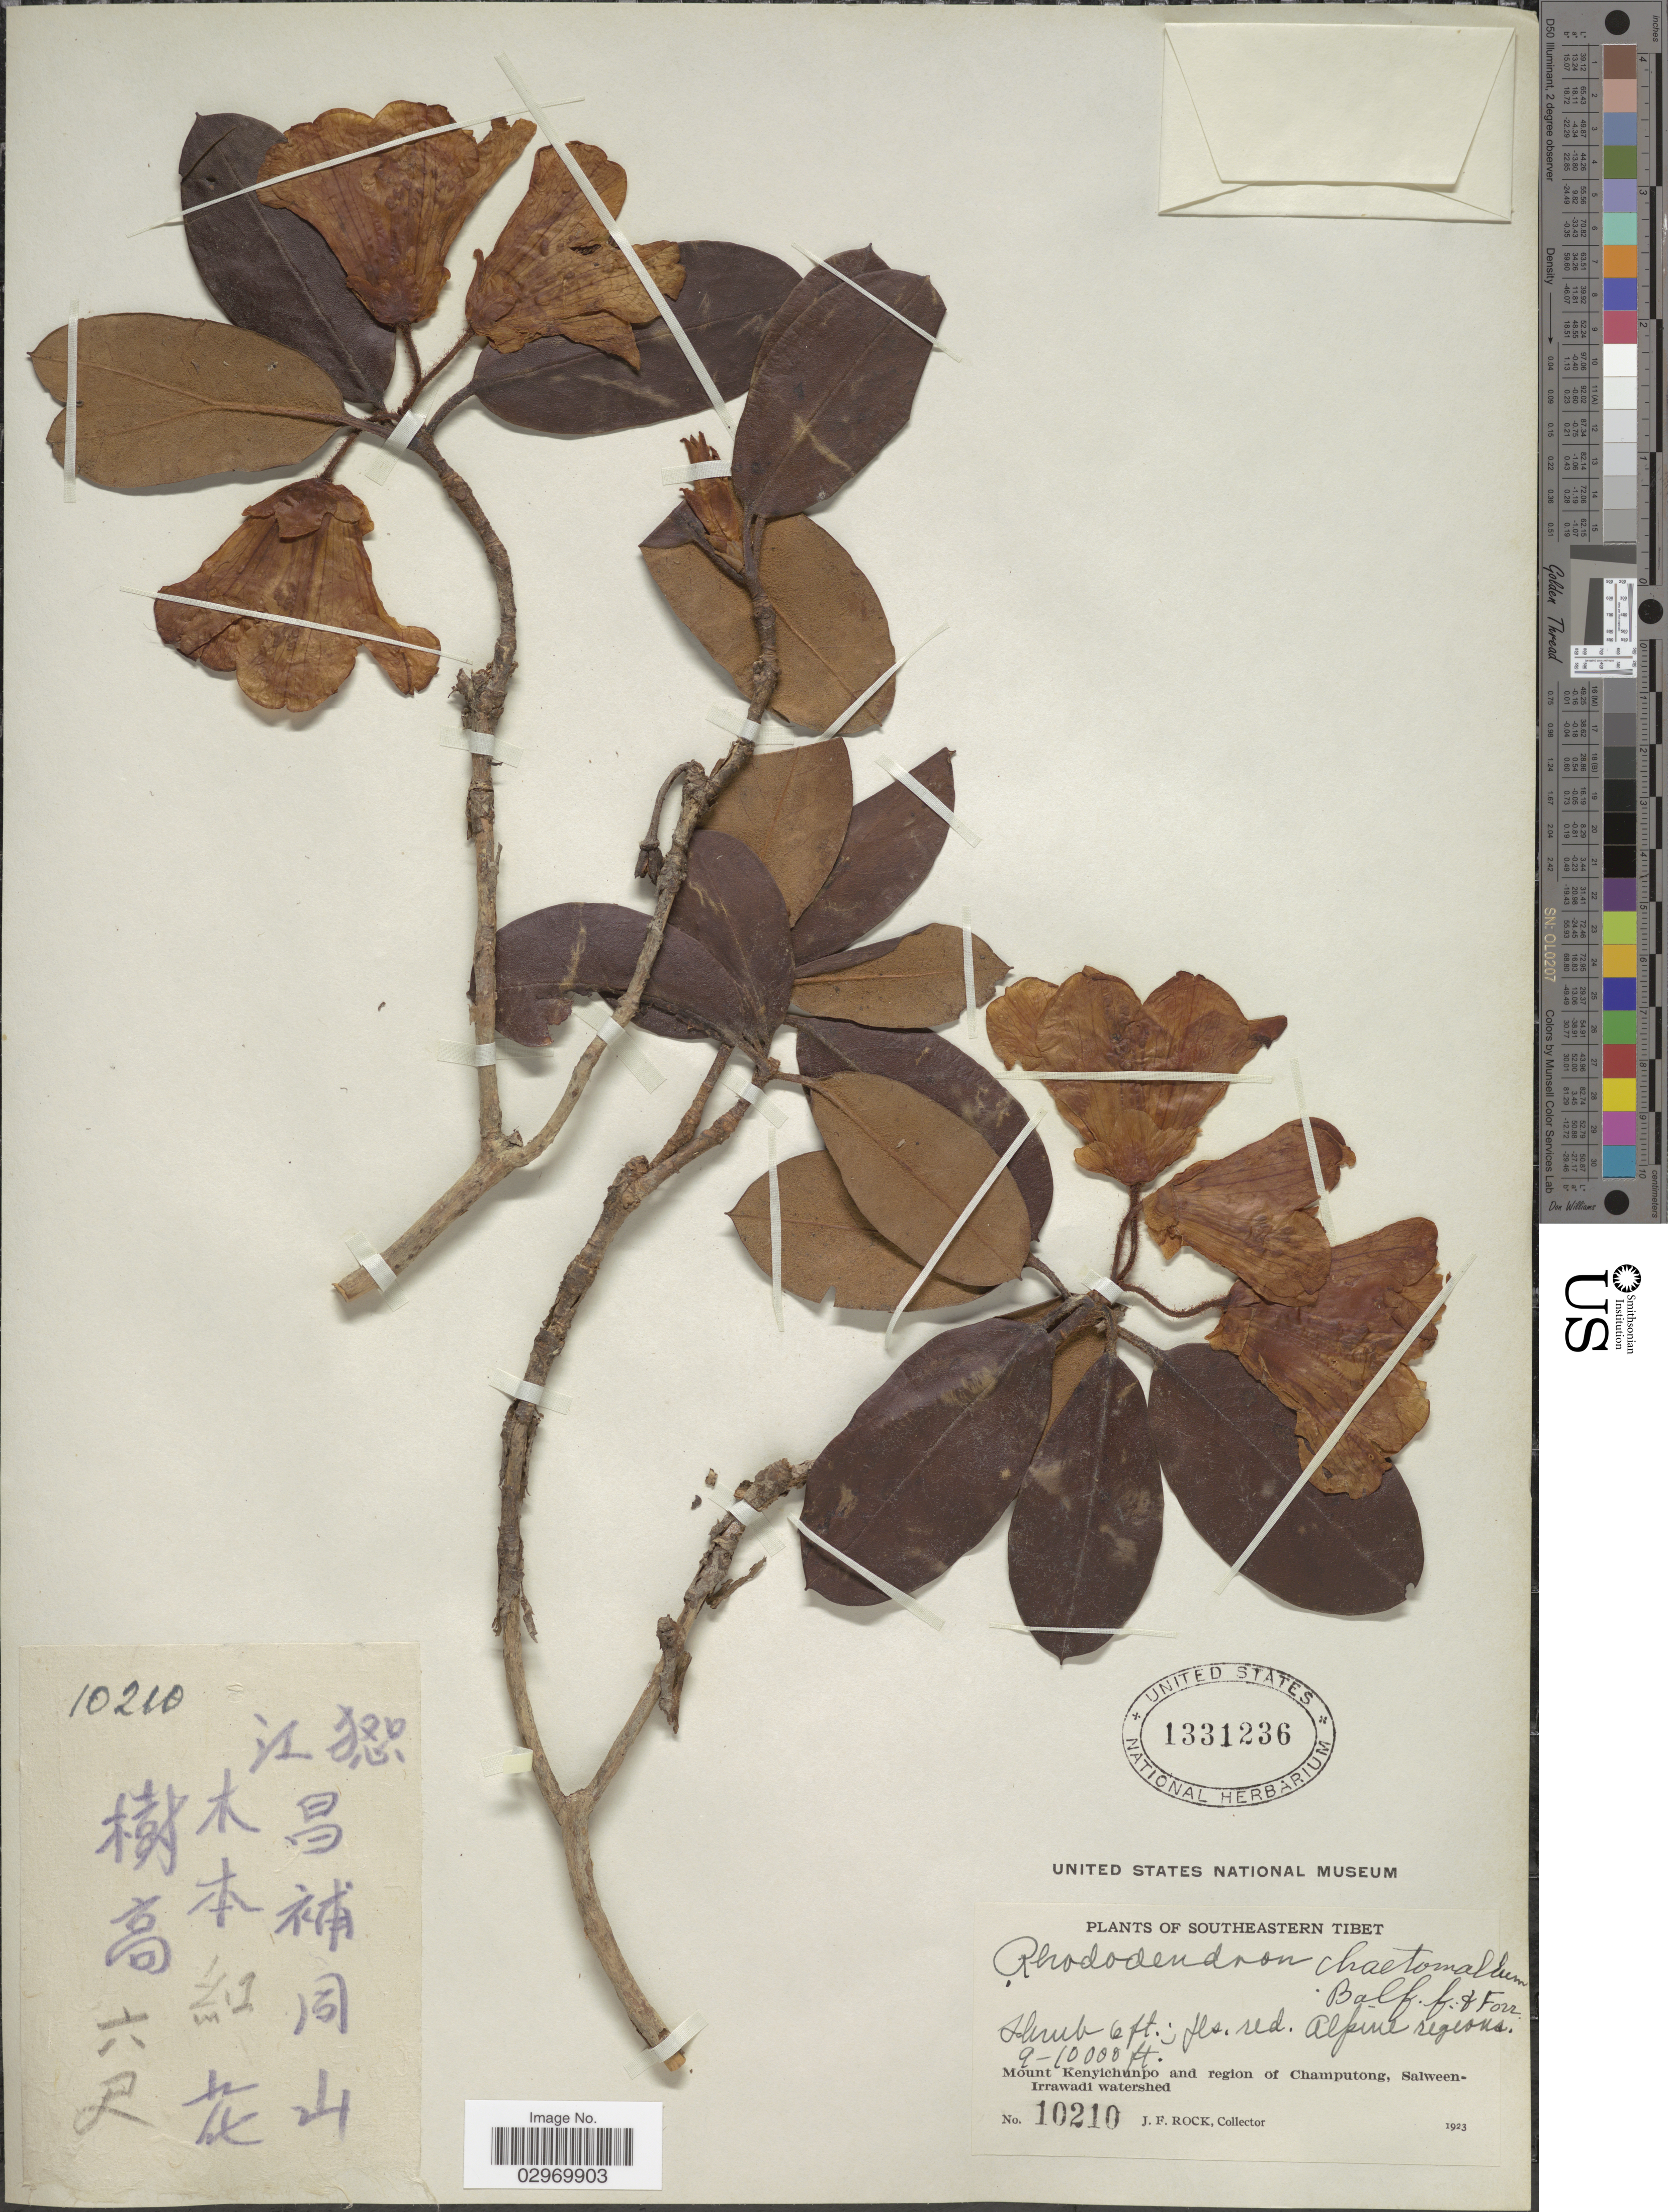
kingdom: Plantae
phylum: Tracheophyta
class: Magnoliopsida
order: Ericales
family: Ericaceae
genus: Rhododendron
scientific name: Rhododendron chaetomallum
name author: Balf. f. & Forrest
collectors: J. Rock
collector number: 10210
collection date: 1923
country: China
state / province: Xizang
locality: Southeastern Tibet, Mount Kenyichunpo and region of Champutong, Salween-Irrawadi watershed.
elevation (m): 2743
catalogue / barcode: US 1331236